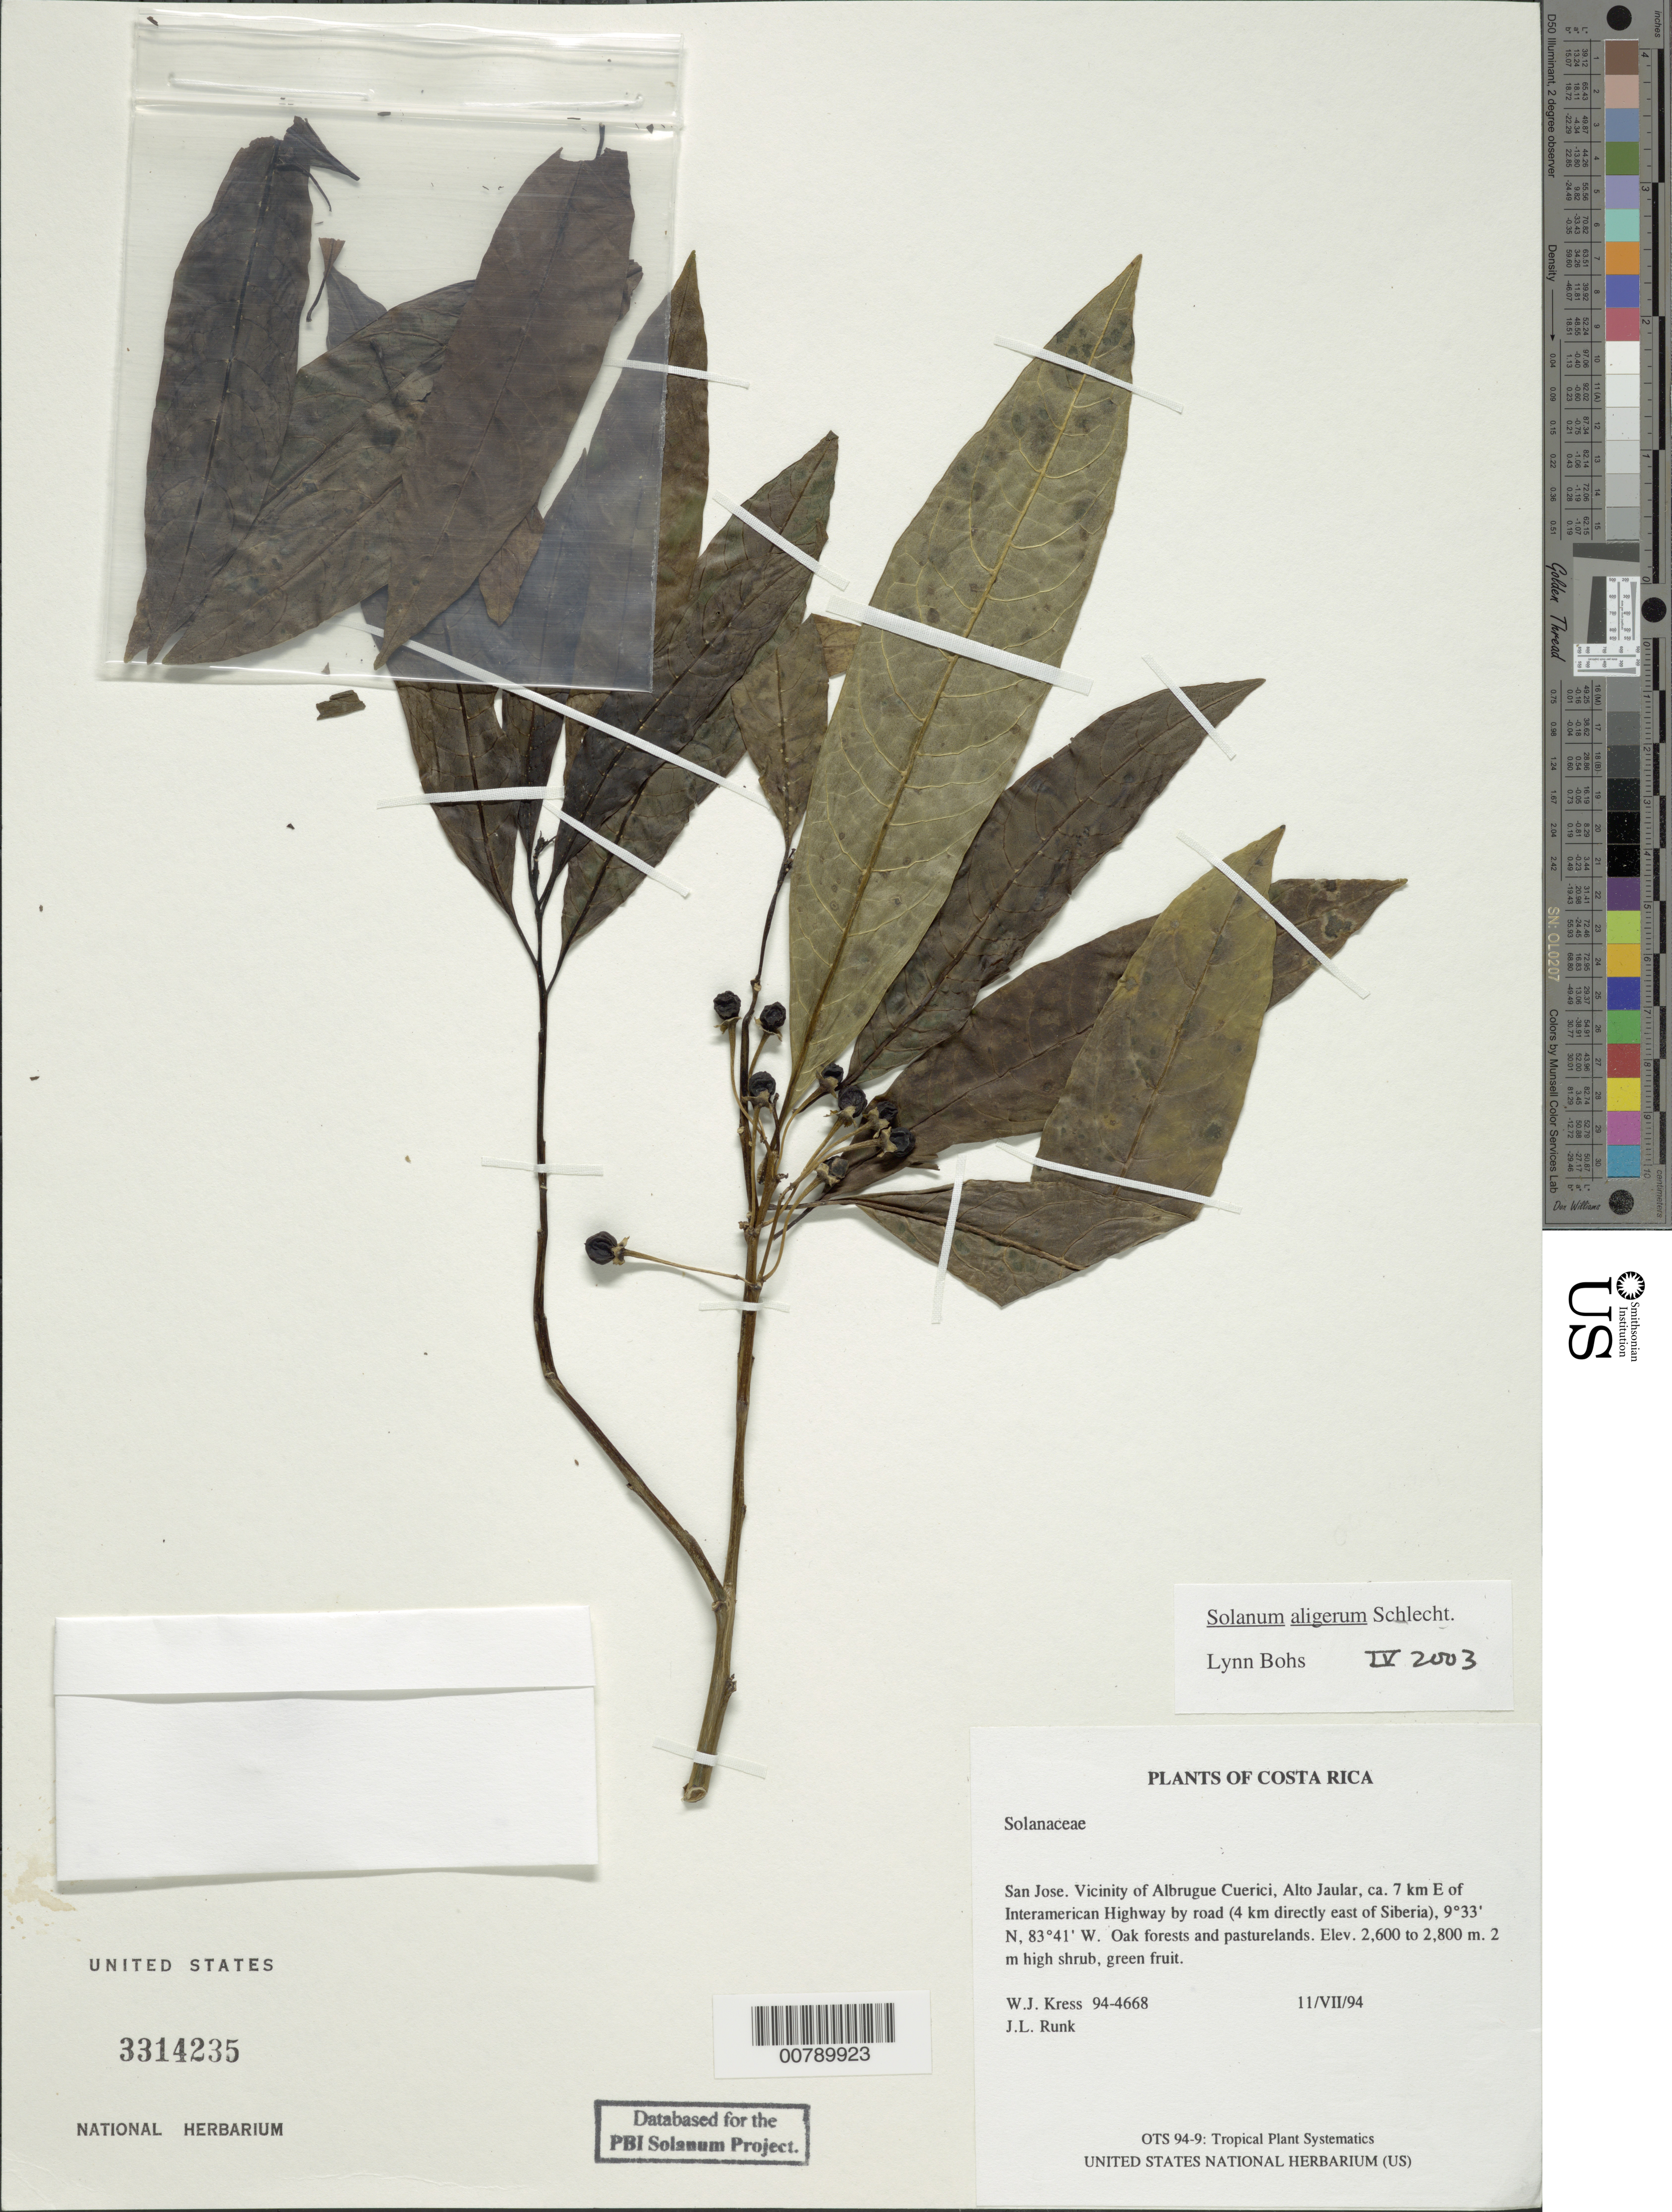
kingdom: Plantae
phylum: Tracheophyta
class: Magnoliopsida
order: Solanales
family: Solanaceae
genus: Solanum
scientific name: Solanum aligerum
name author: Schltdl.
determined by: Bohs, L. A.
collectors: W. J. Kress & Runk, J. L.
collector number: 94 4668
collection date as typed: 11 Jul 1994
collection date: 1994-07-11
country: Costa Rica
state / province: San José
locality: Vicinity of Alburgue Cuerici, Alto Jaular, ca. 7 km E of Interamerican Highway by road (4 km directly east of Siberia).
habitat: Oak forests and pasturelands.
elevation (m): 2600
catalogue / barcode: US 3314235